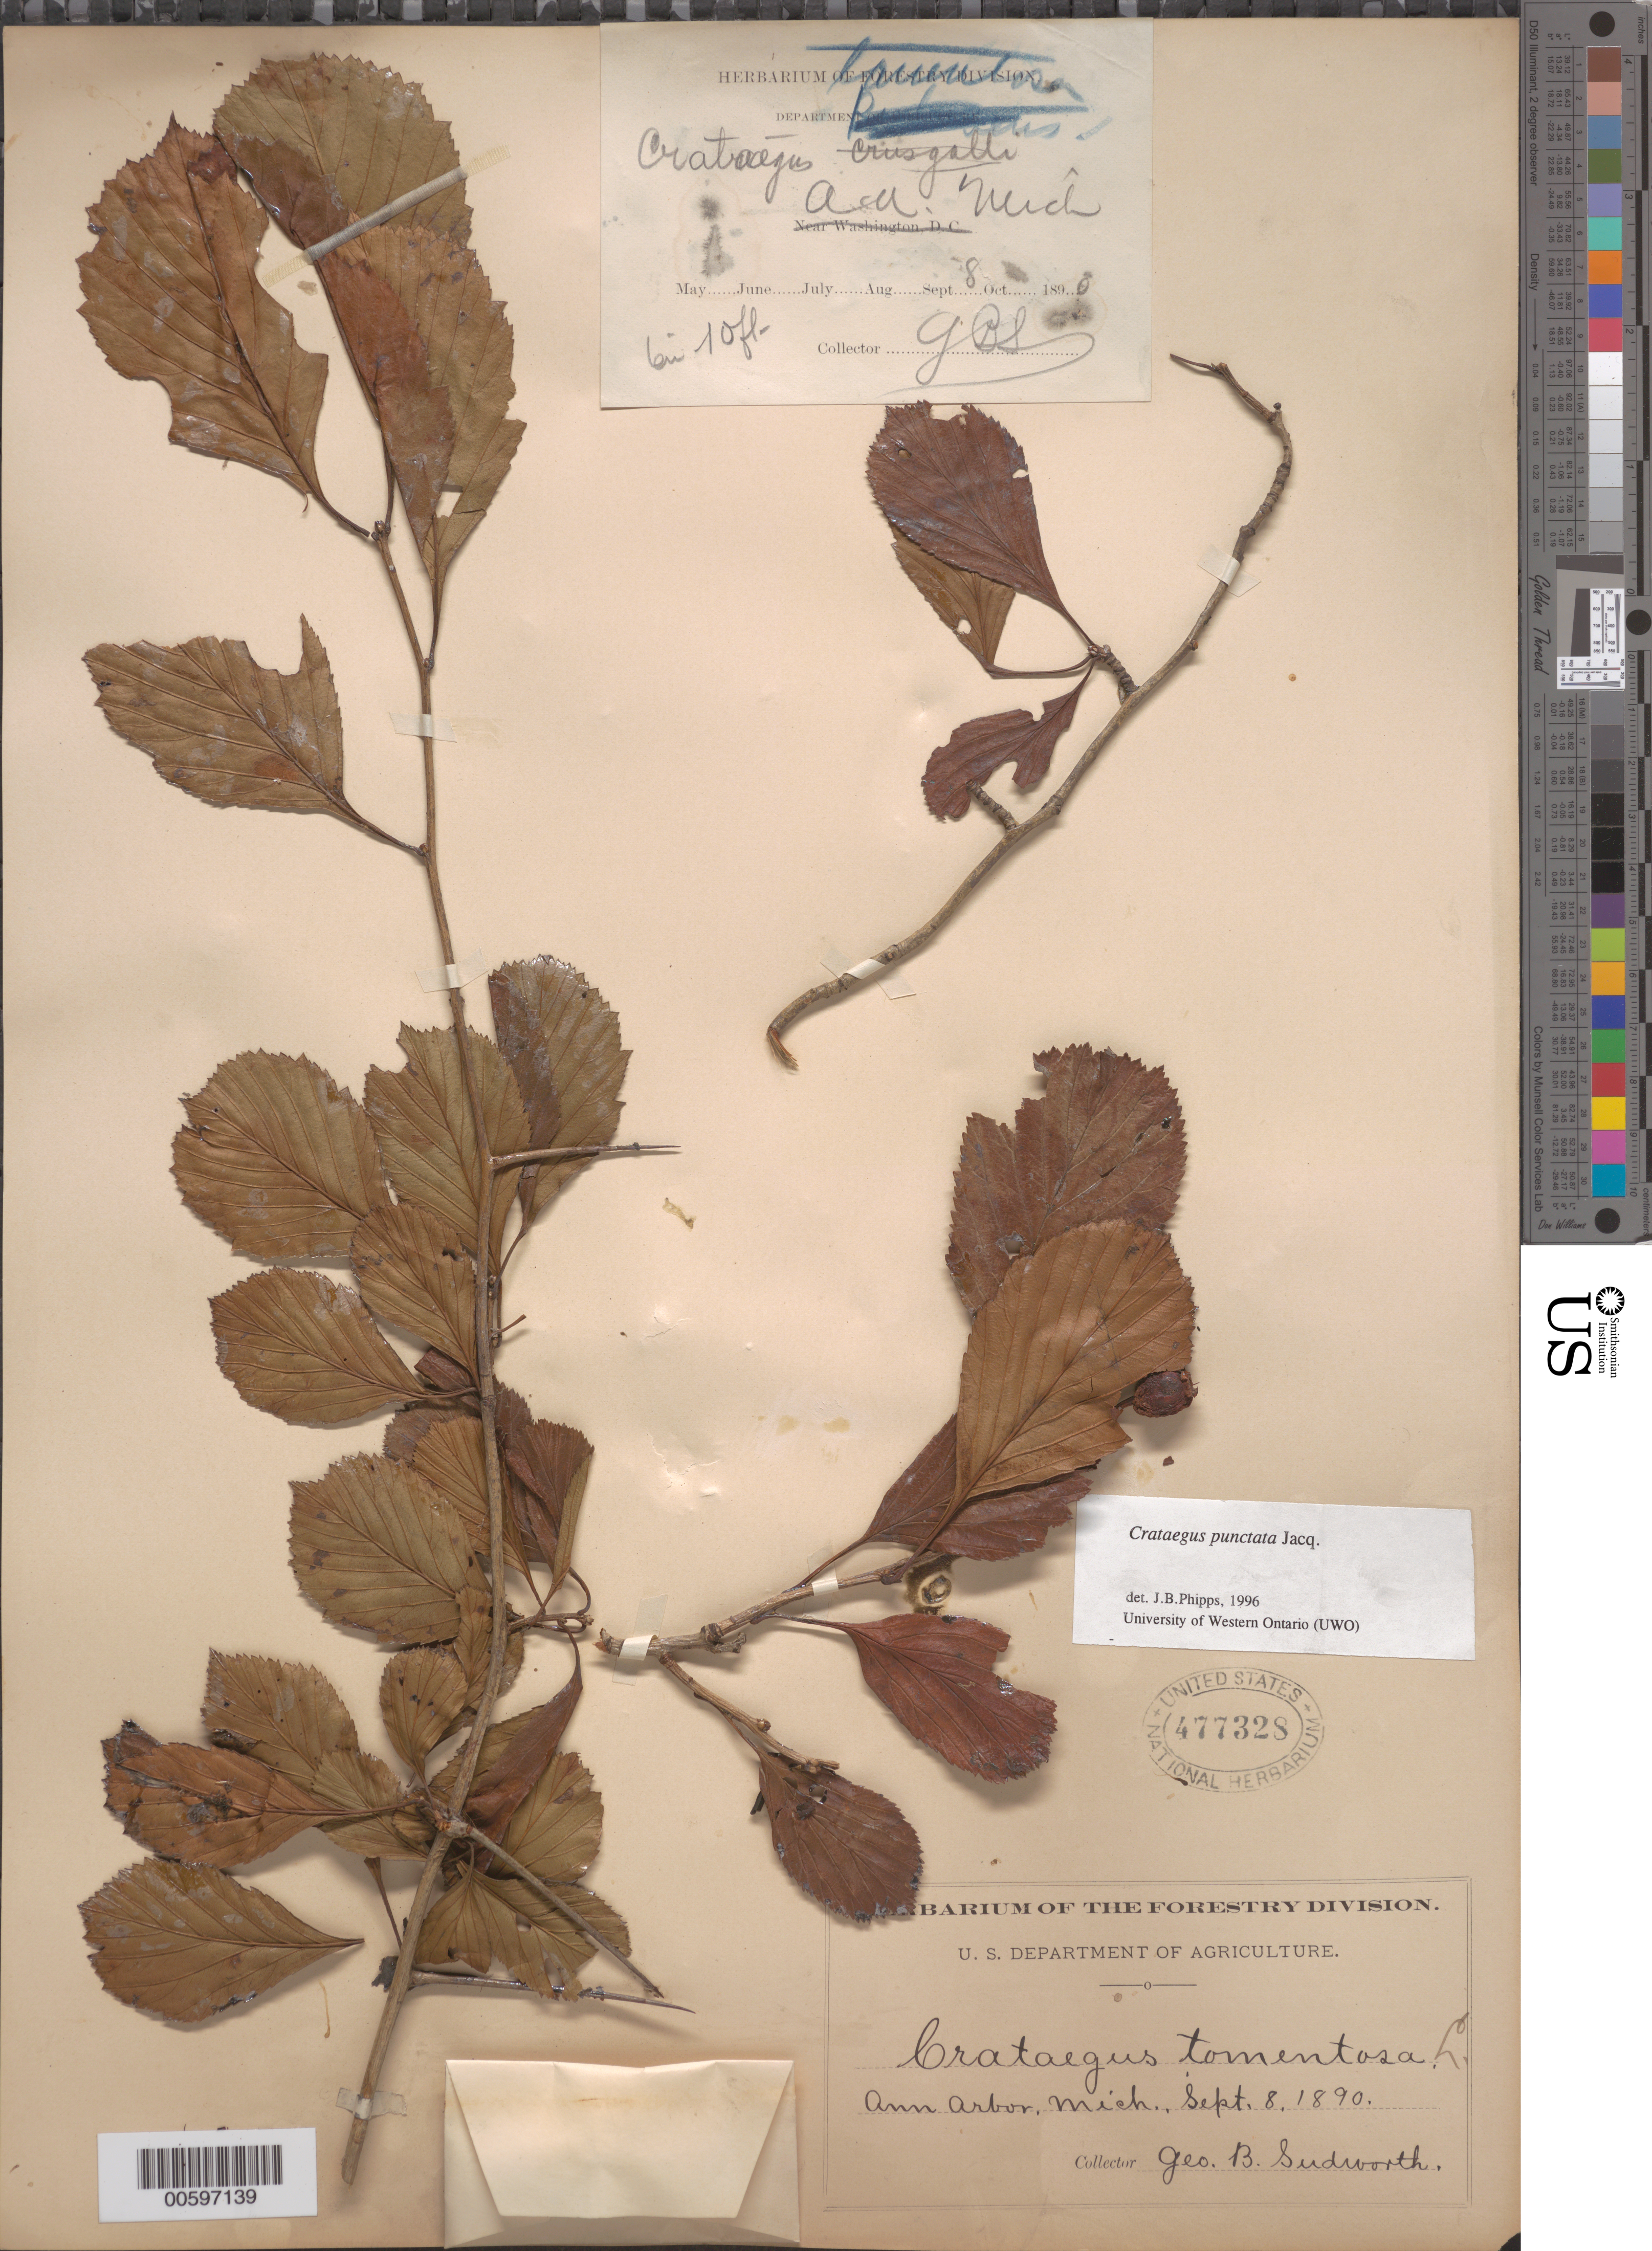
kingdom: Plantae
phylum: Tracheophyta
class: Magnoliopsida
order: Rosales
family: Rosaceae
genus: Crataegus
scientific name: Crataegus punctata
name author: Jacq.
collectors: G. B. Sudworth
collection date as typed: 08 Sep 1890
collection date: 1890-09-08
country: United States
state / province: Michigan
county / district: Washtenaw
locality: Ann Arbor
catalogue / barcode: US 477328